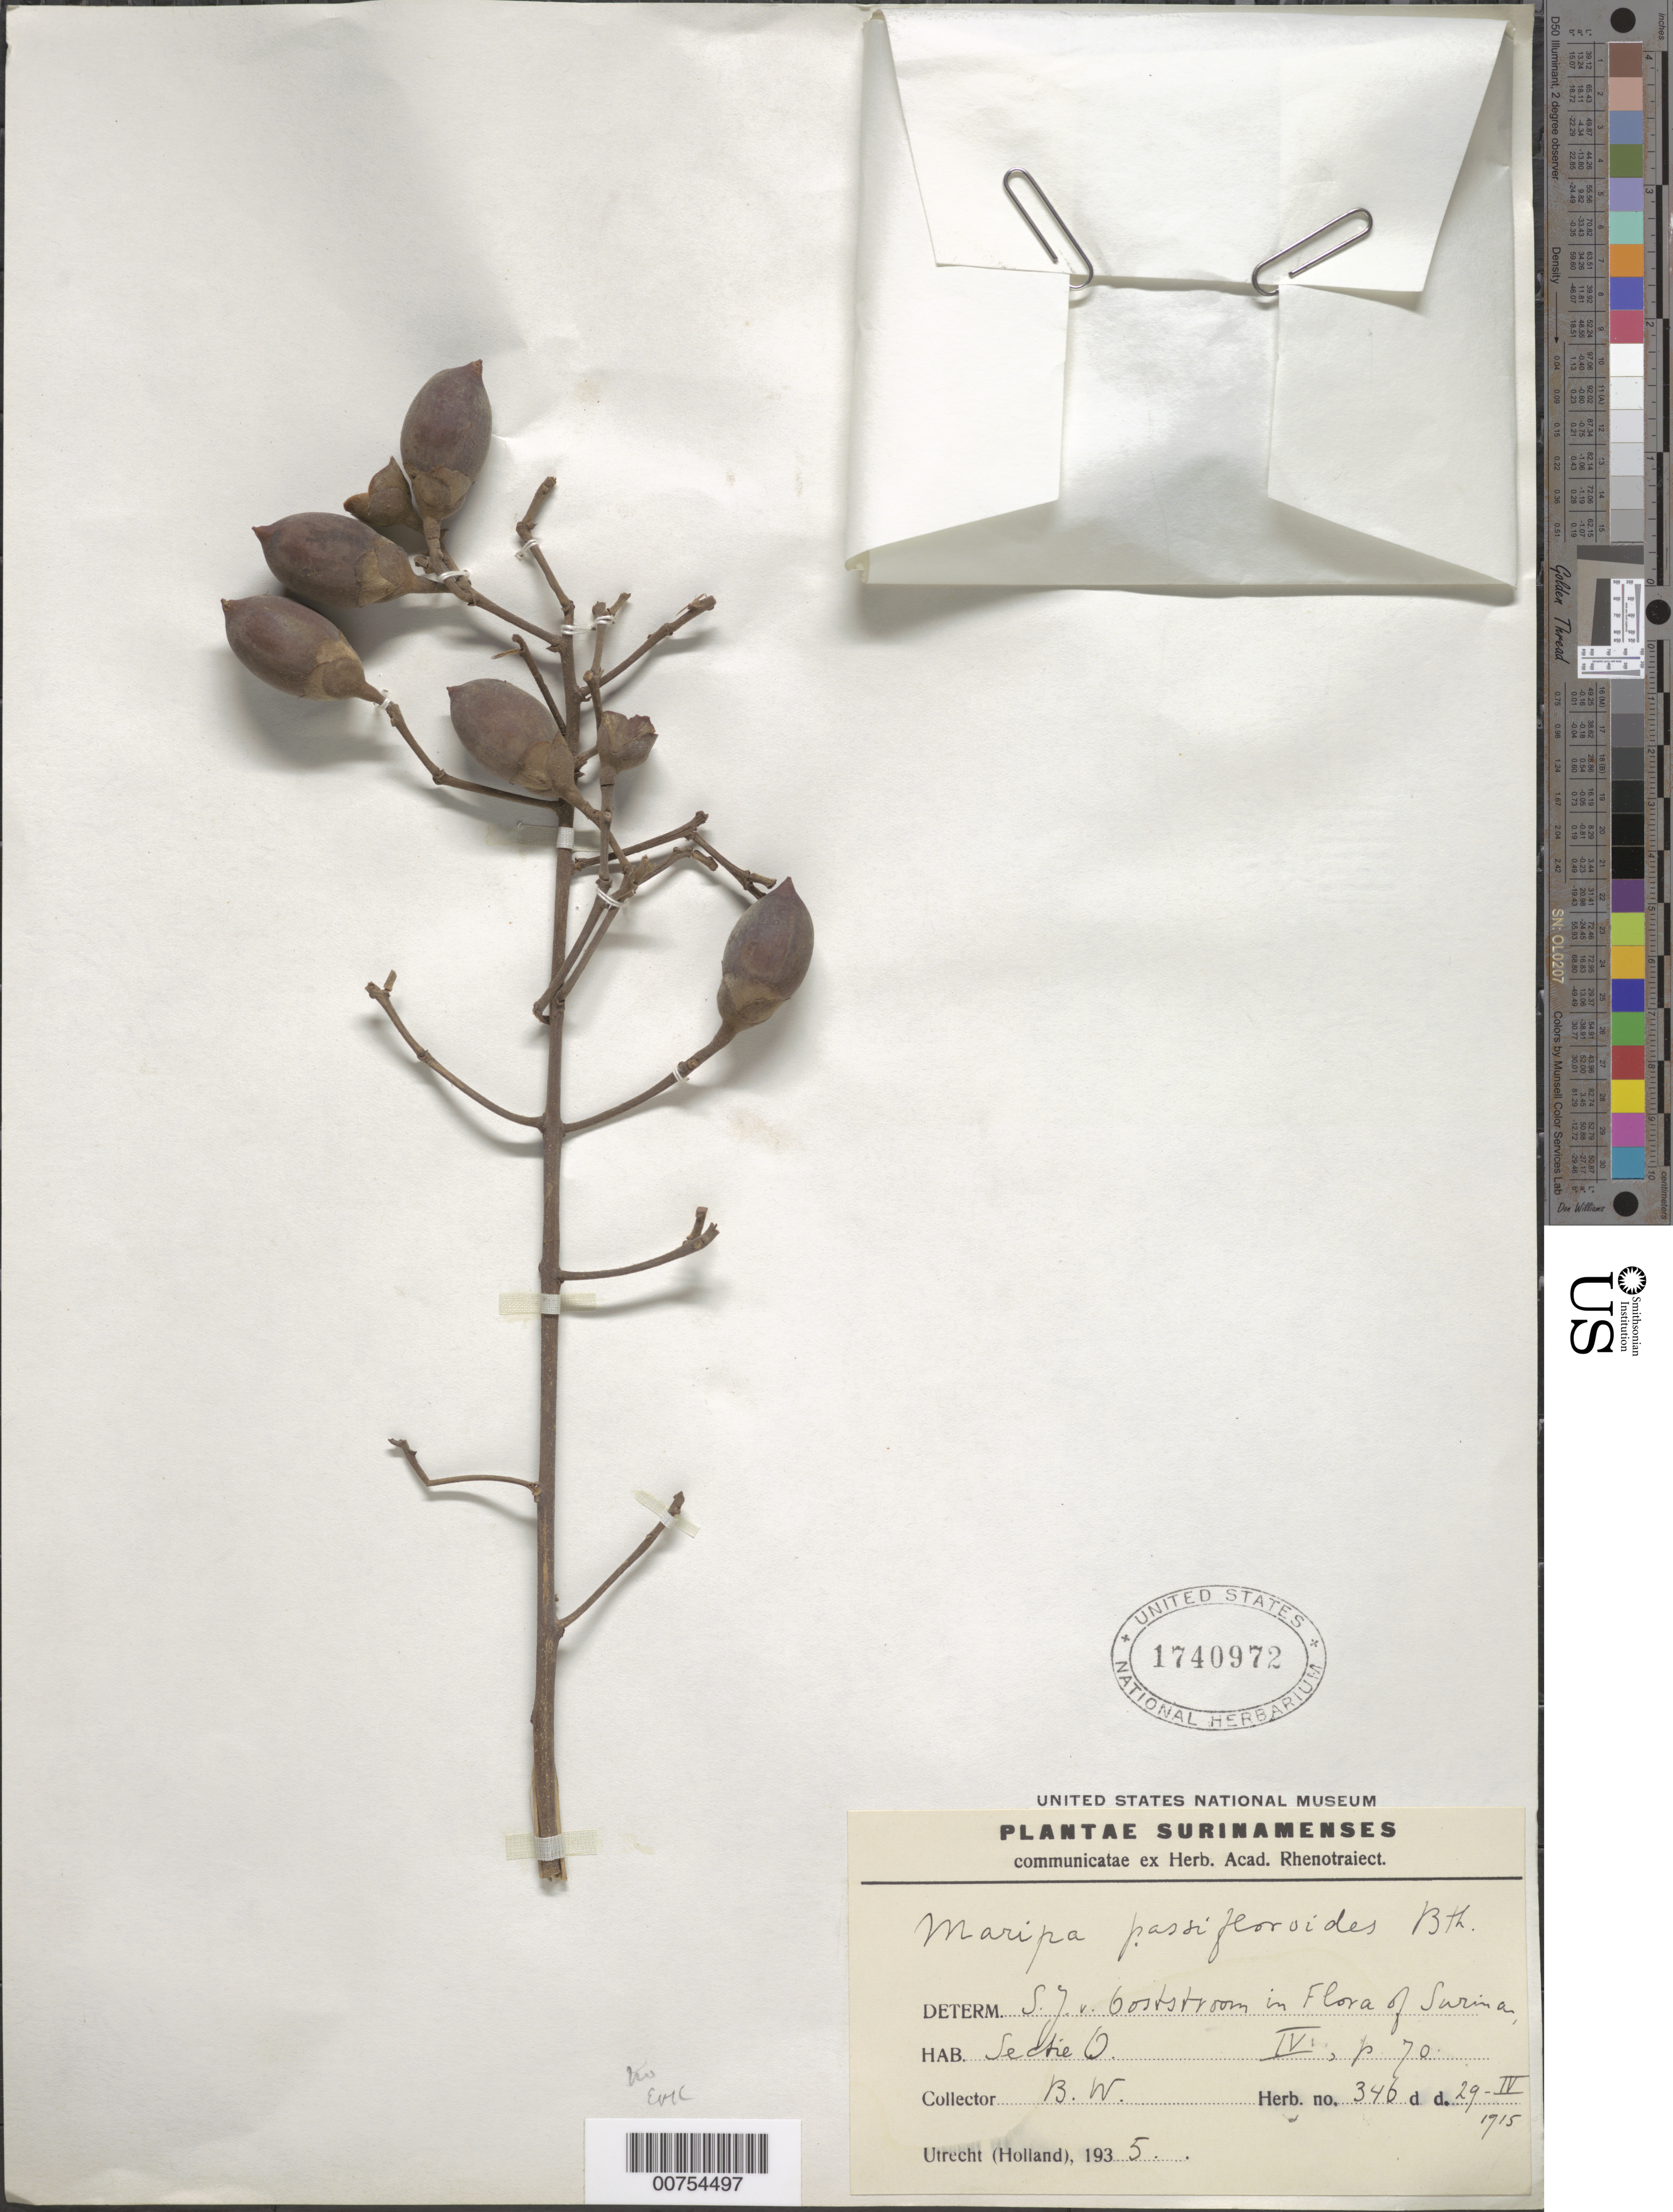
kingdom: Plantae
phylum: Tracheophyta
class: Magnoliopsida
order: Solanales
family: Convolvulaceae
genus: Maripa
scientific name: Maripa passifloroides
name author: Benth. ex Hieron.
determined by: Ooststroom, S. J. van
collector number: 346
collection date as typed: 29-May-15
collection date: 1915-05-29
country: Suriname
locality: Sectie O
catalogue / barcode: US 1740972